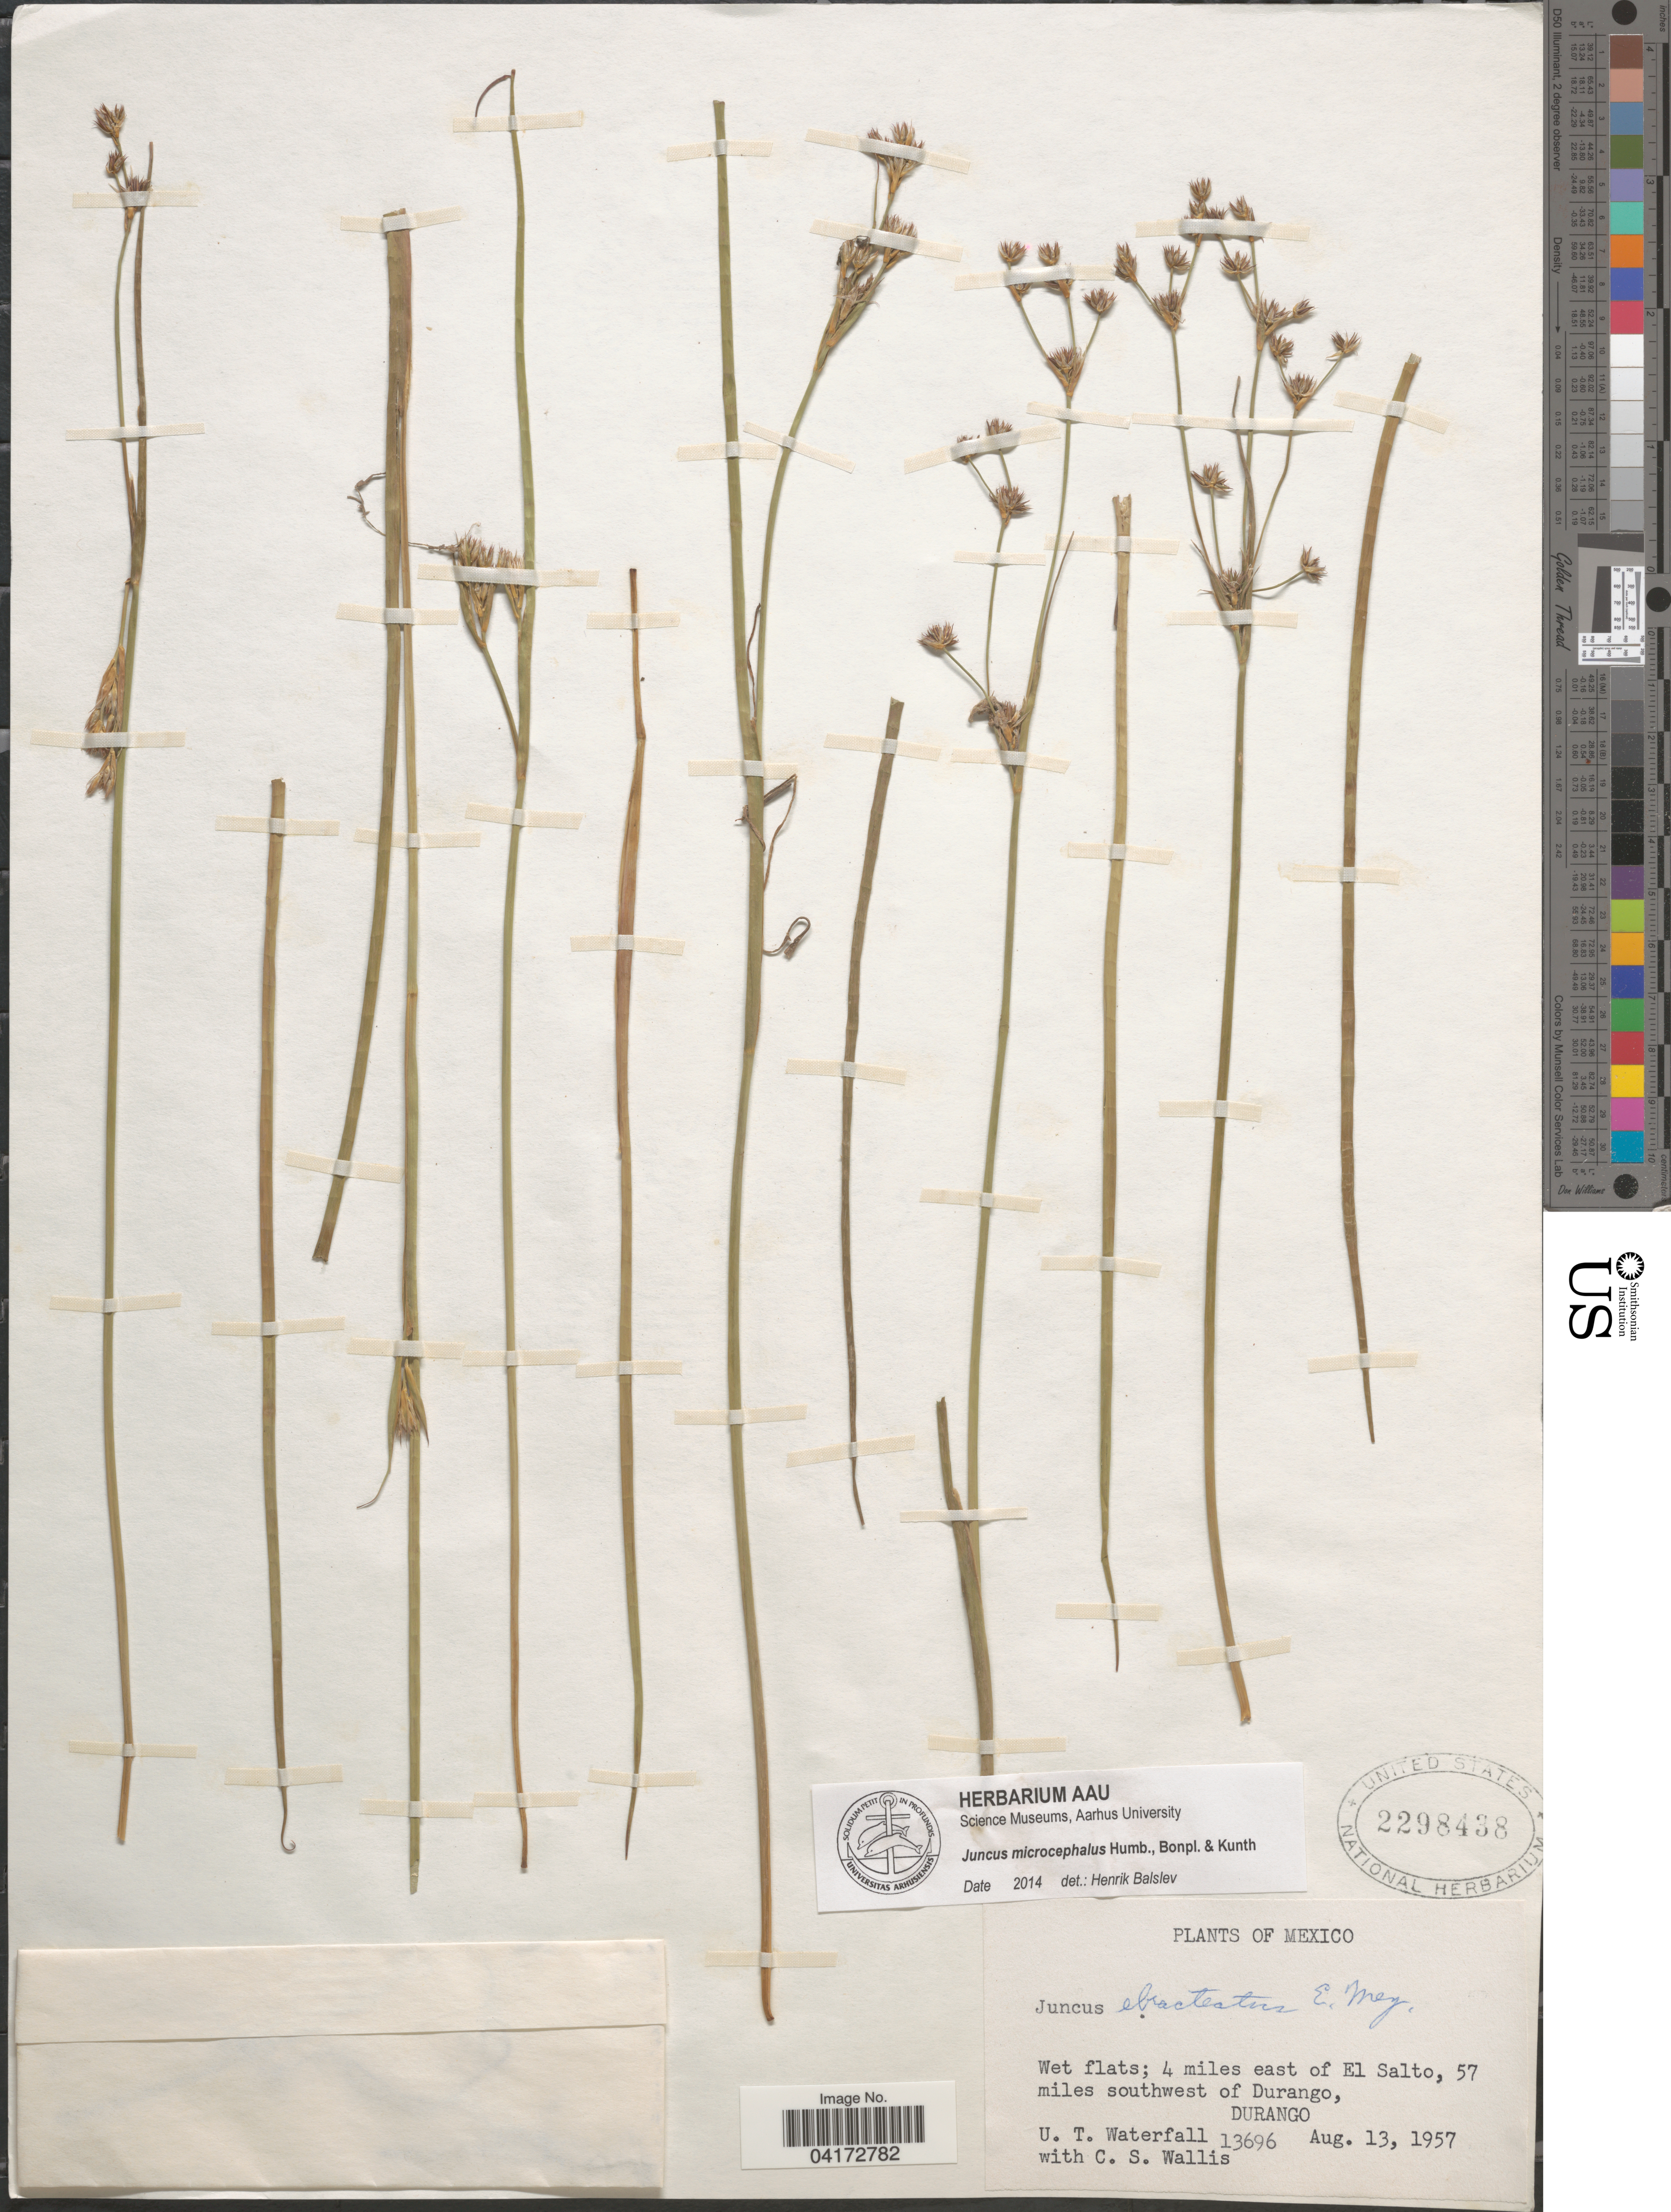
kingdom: Plantae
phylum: Tracheophyta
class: Liliopsida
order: Poales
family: Juncaceae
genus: Juncus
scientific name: Juncus microcephalus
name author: Kunth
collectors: U. T. Waterfall & C. S. Wallis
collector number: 13696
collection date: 1957-08-13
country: Mexico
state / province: Durango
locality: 4 miles east of El Salto, 57 miles southwest of Durango.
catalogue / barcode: US 2298438